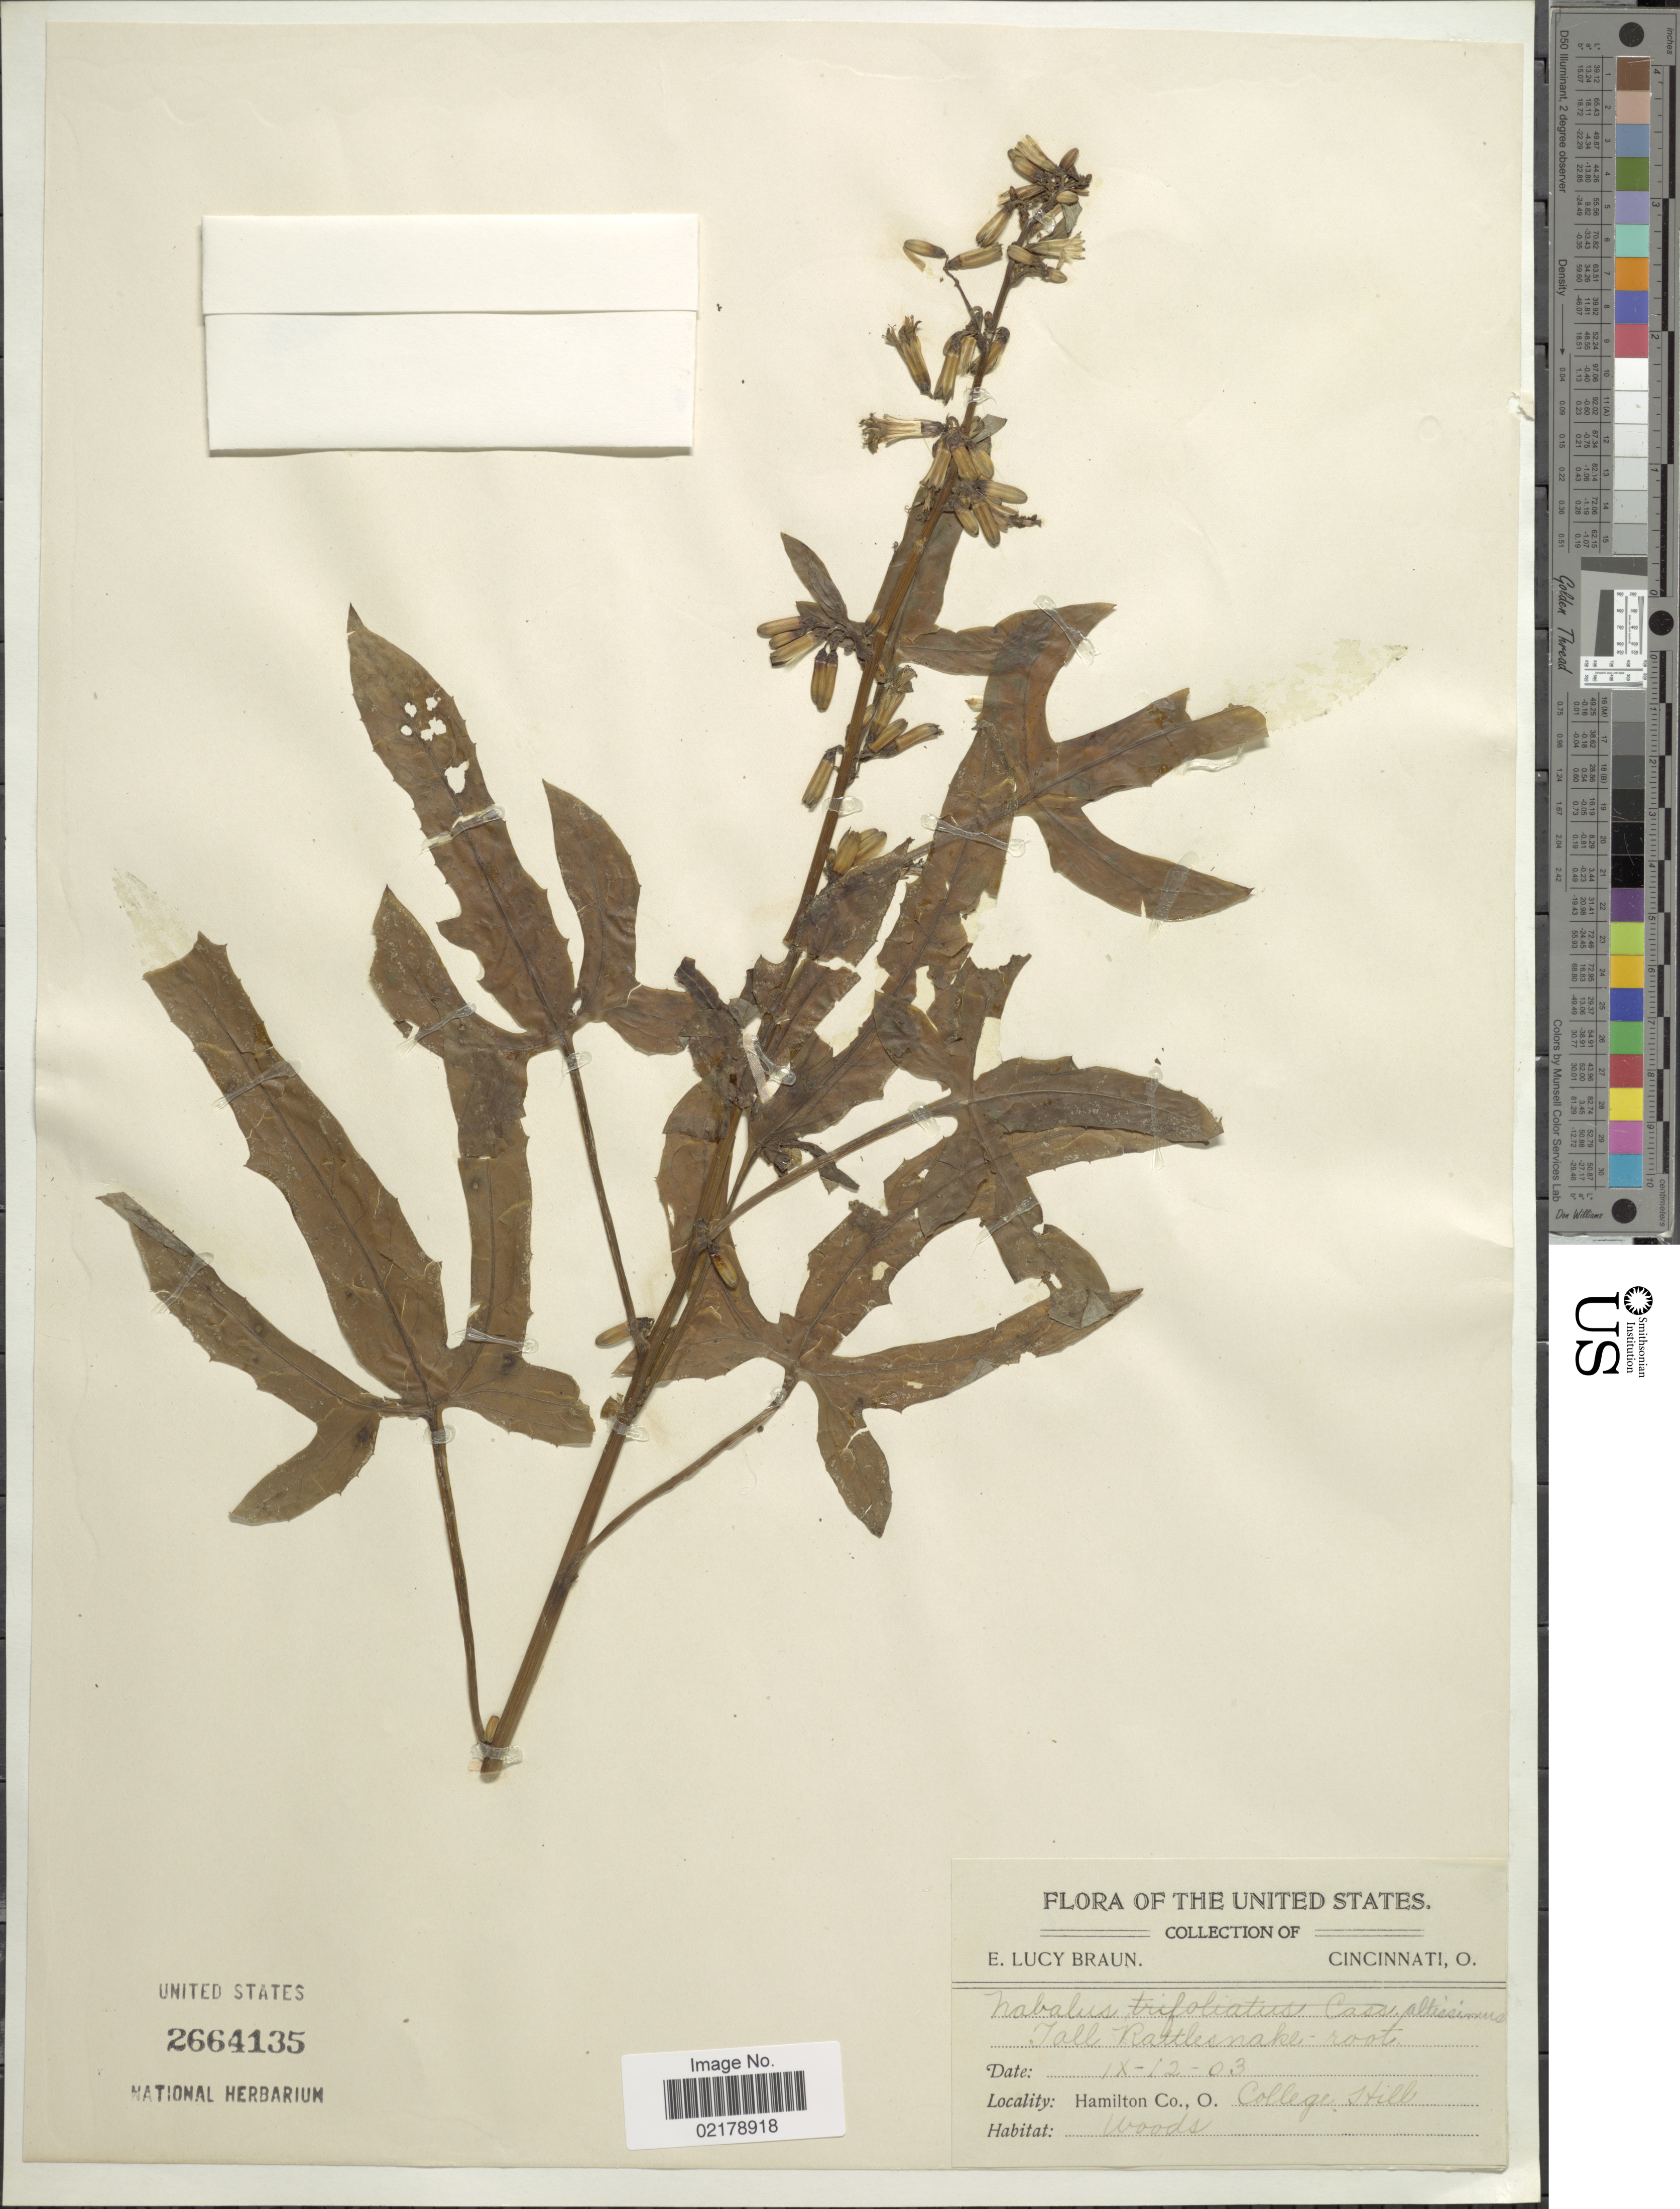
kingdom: Plantae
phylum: Tracheophyta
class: Magnoliopsida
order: Asterales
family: Asteraceae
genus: Nabalus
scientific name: Nabalus altissimus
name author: (L.) Hook.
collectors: E. L. Braun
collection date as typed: Transcribed d/m/y: 12/9/03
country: United States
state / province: Ohio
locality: Hamilton Co., O. College Hill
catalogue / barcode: US 2664135